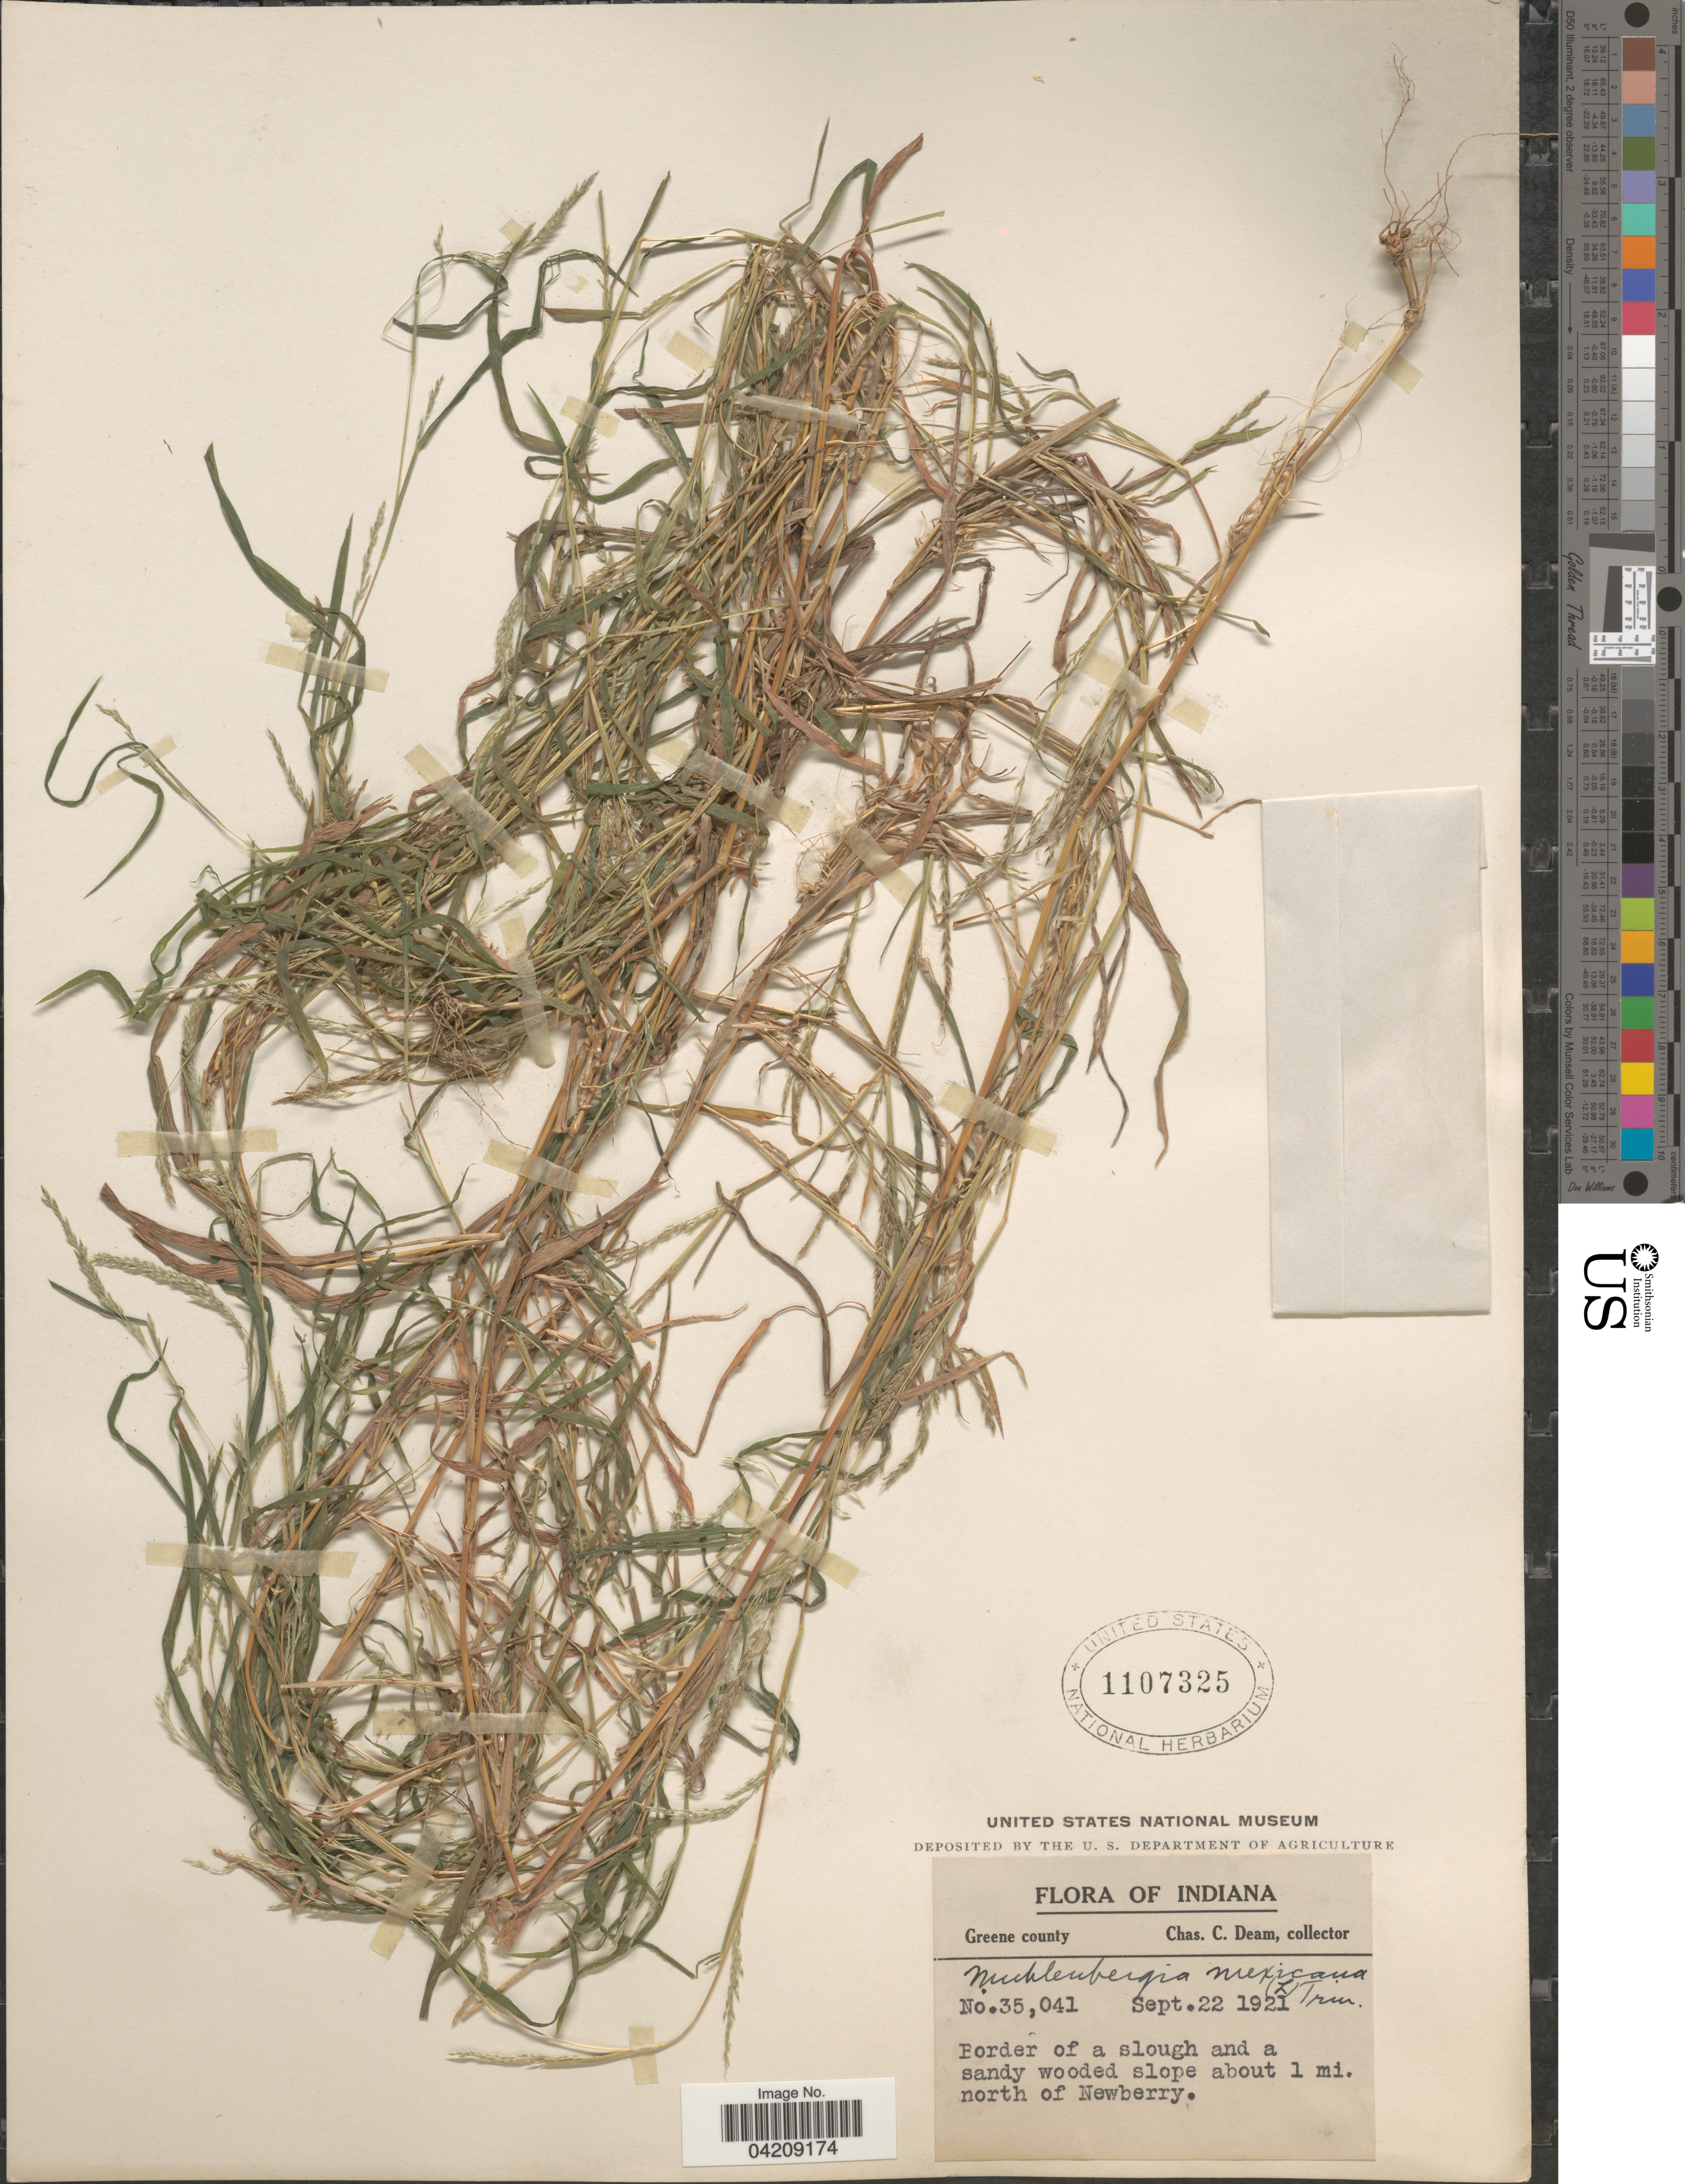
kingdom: Plantae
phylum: Tracheophyta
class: Liliopsida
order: Poales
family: Poaceae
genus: Muhlenbergia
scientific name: Muhlenbergia frondosa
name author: (Poir.) Fernald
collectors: C. C. Deam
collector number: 35041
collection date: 1921-09-22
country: United States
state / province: Indiana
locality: Greene county. Border of a slough and a sandy wooded slope about 1 mi. north of Newberry.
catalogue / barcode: US 1107325